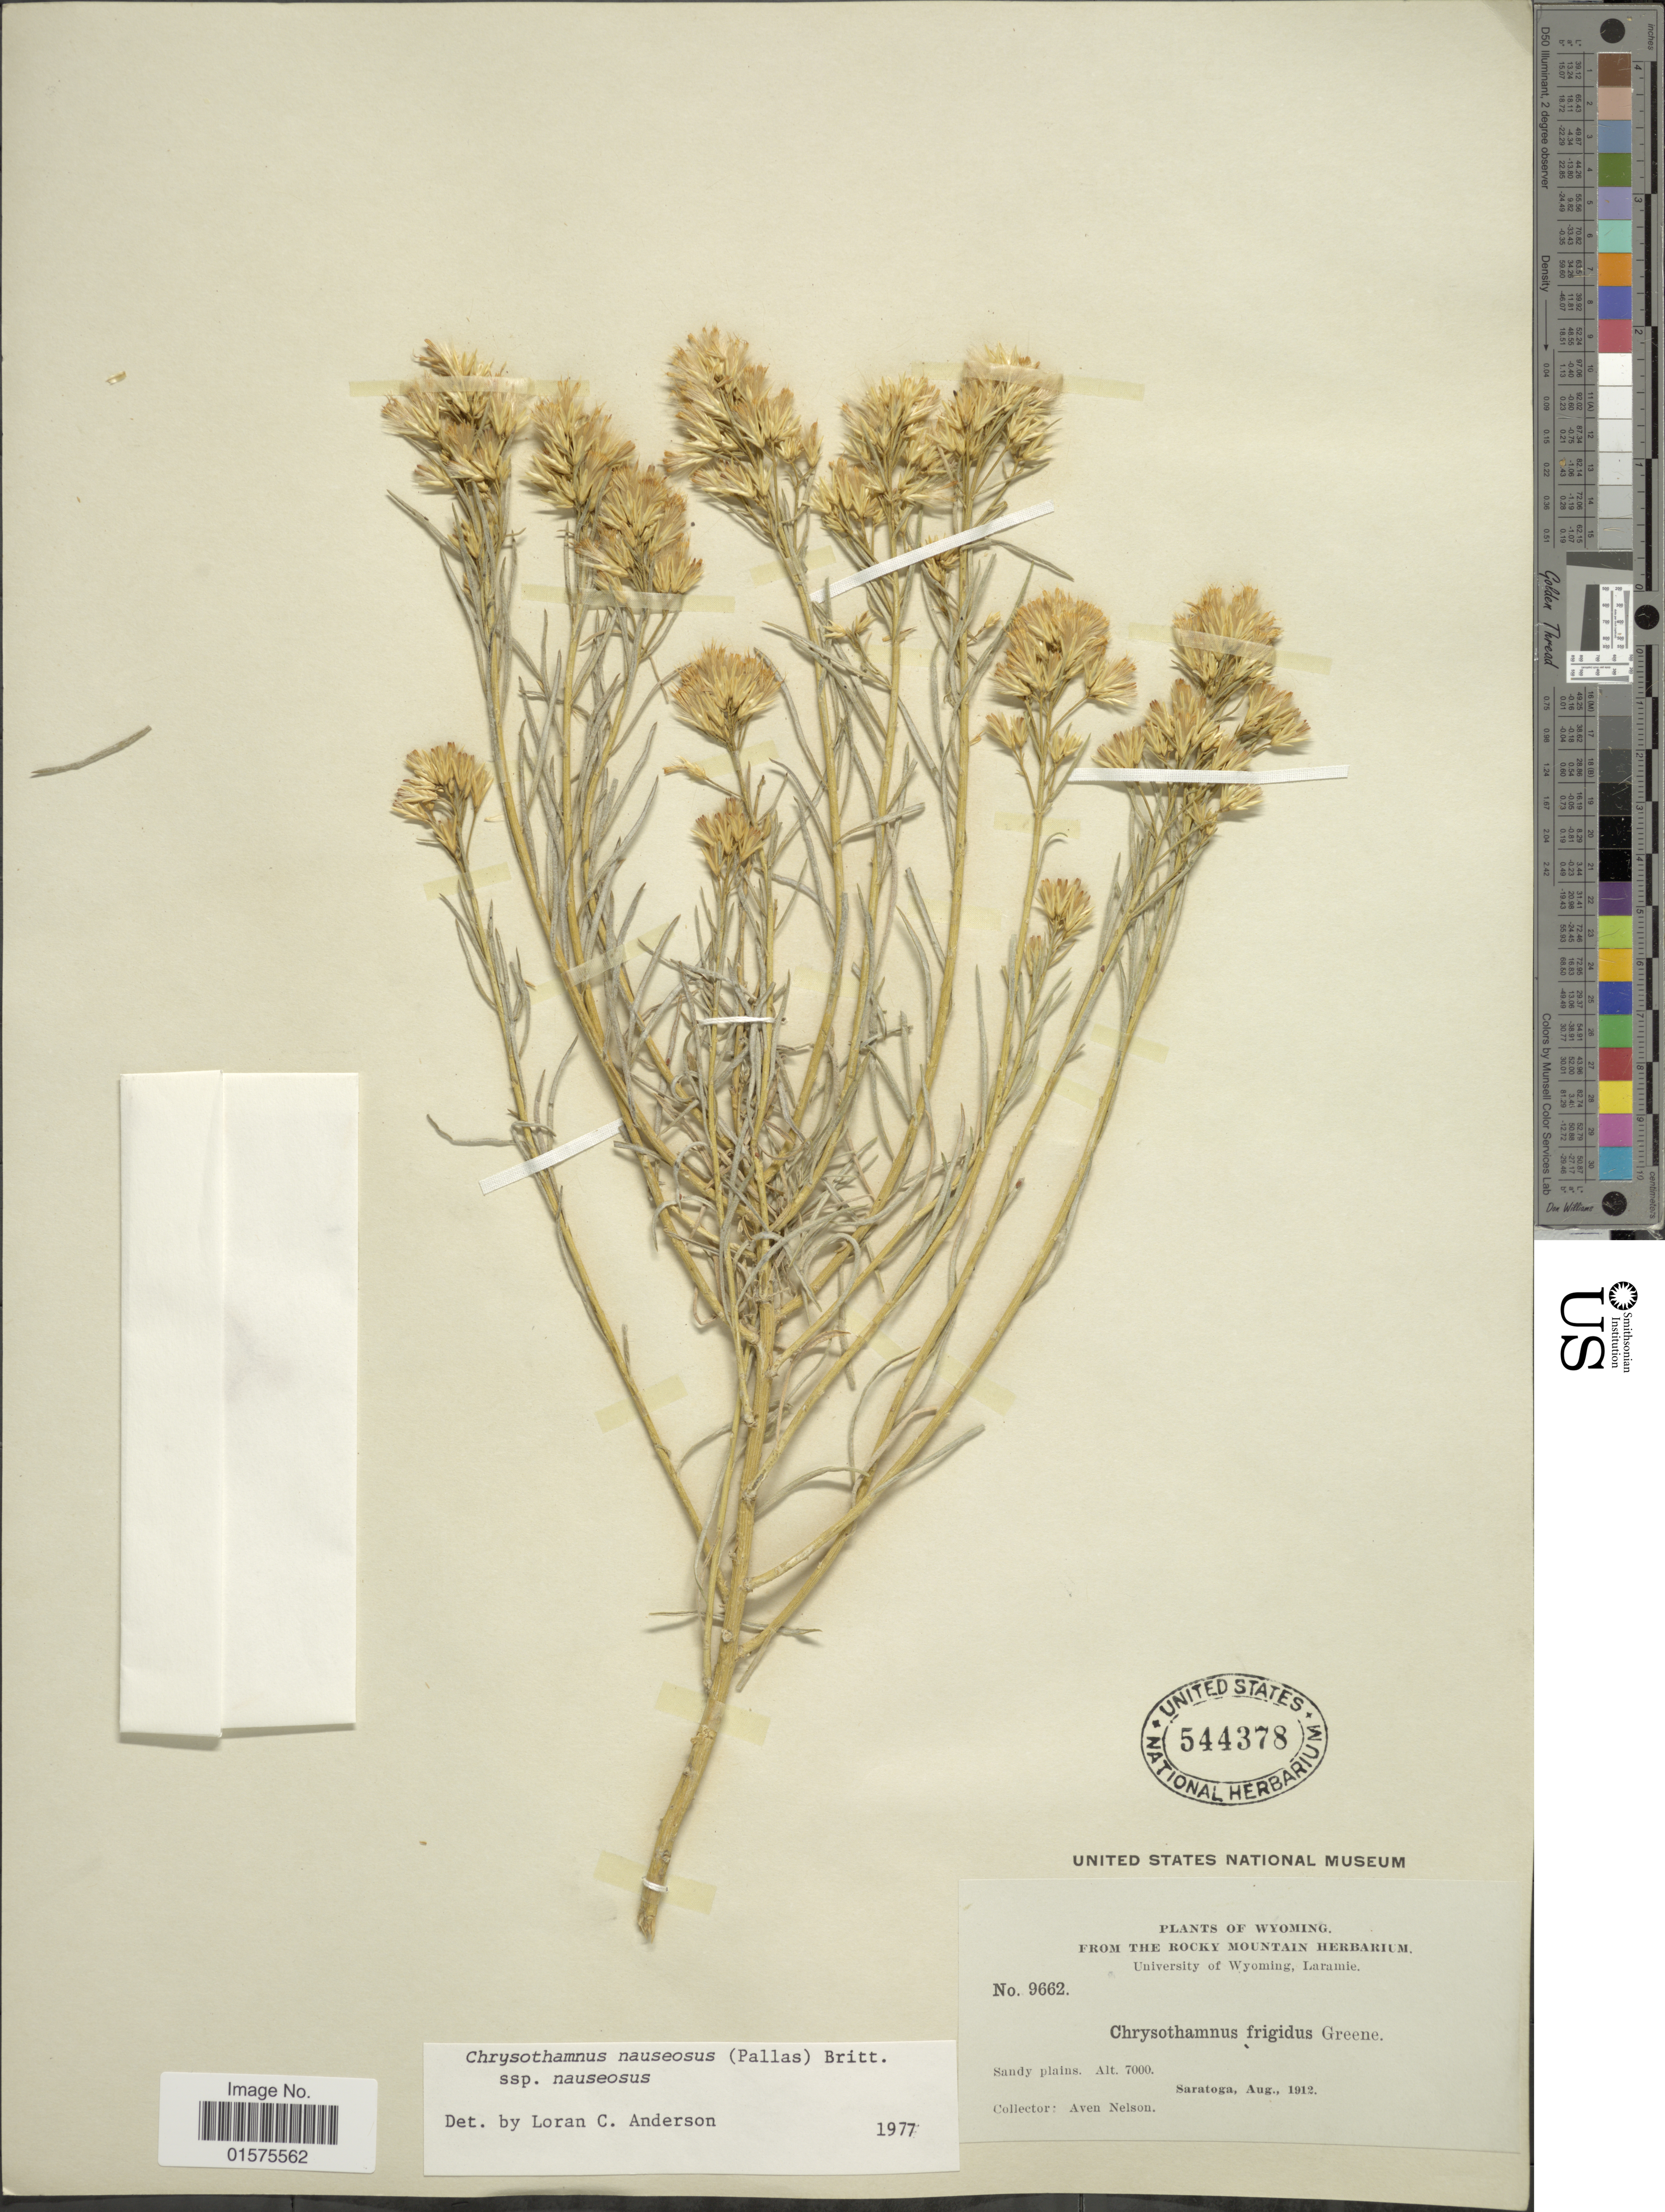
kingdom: Plantae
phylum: Tracheophyta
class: Magnoliopsida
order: Asterales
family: Asteraceae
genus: Ericameria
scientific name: Ericameria nauseosa var. nauseosa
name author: (Pall. ex Pursh) G.L. Nesom & G.I. Baird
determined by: Urbatsch, Lowell E., Curator (LSU), Louisiana State University (UNITED STATES)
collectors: A. Nelson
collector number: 9662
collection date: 1912-08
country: United States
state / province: Wyoming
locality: Saratoga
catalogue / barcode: US 544378